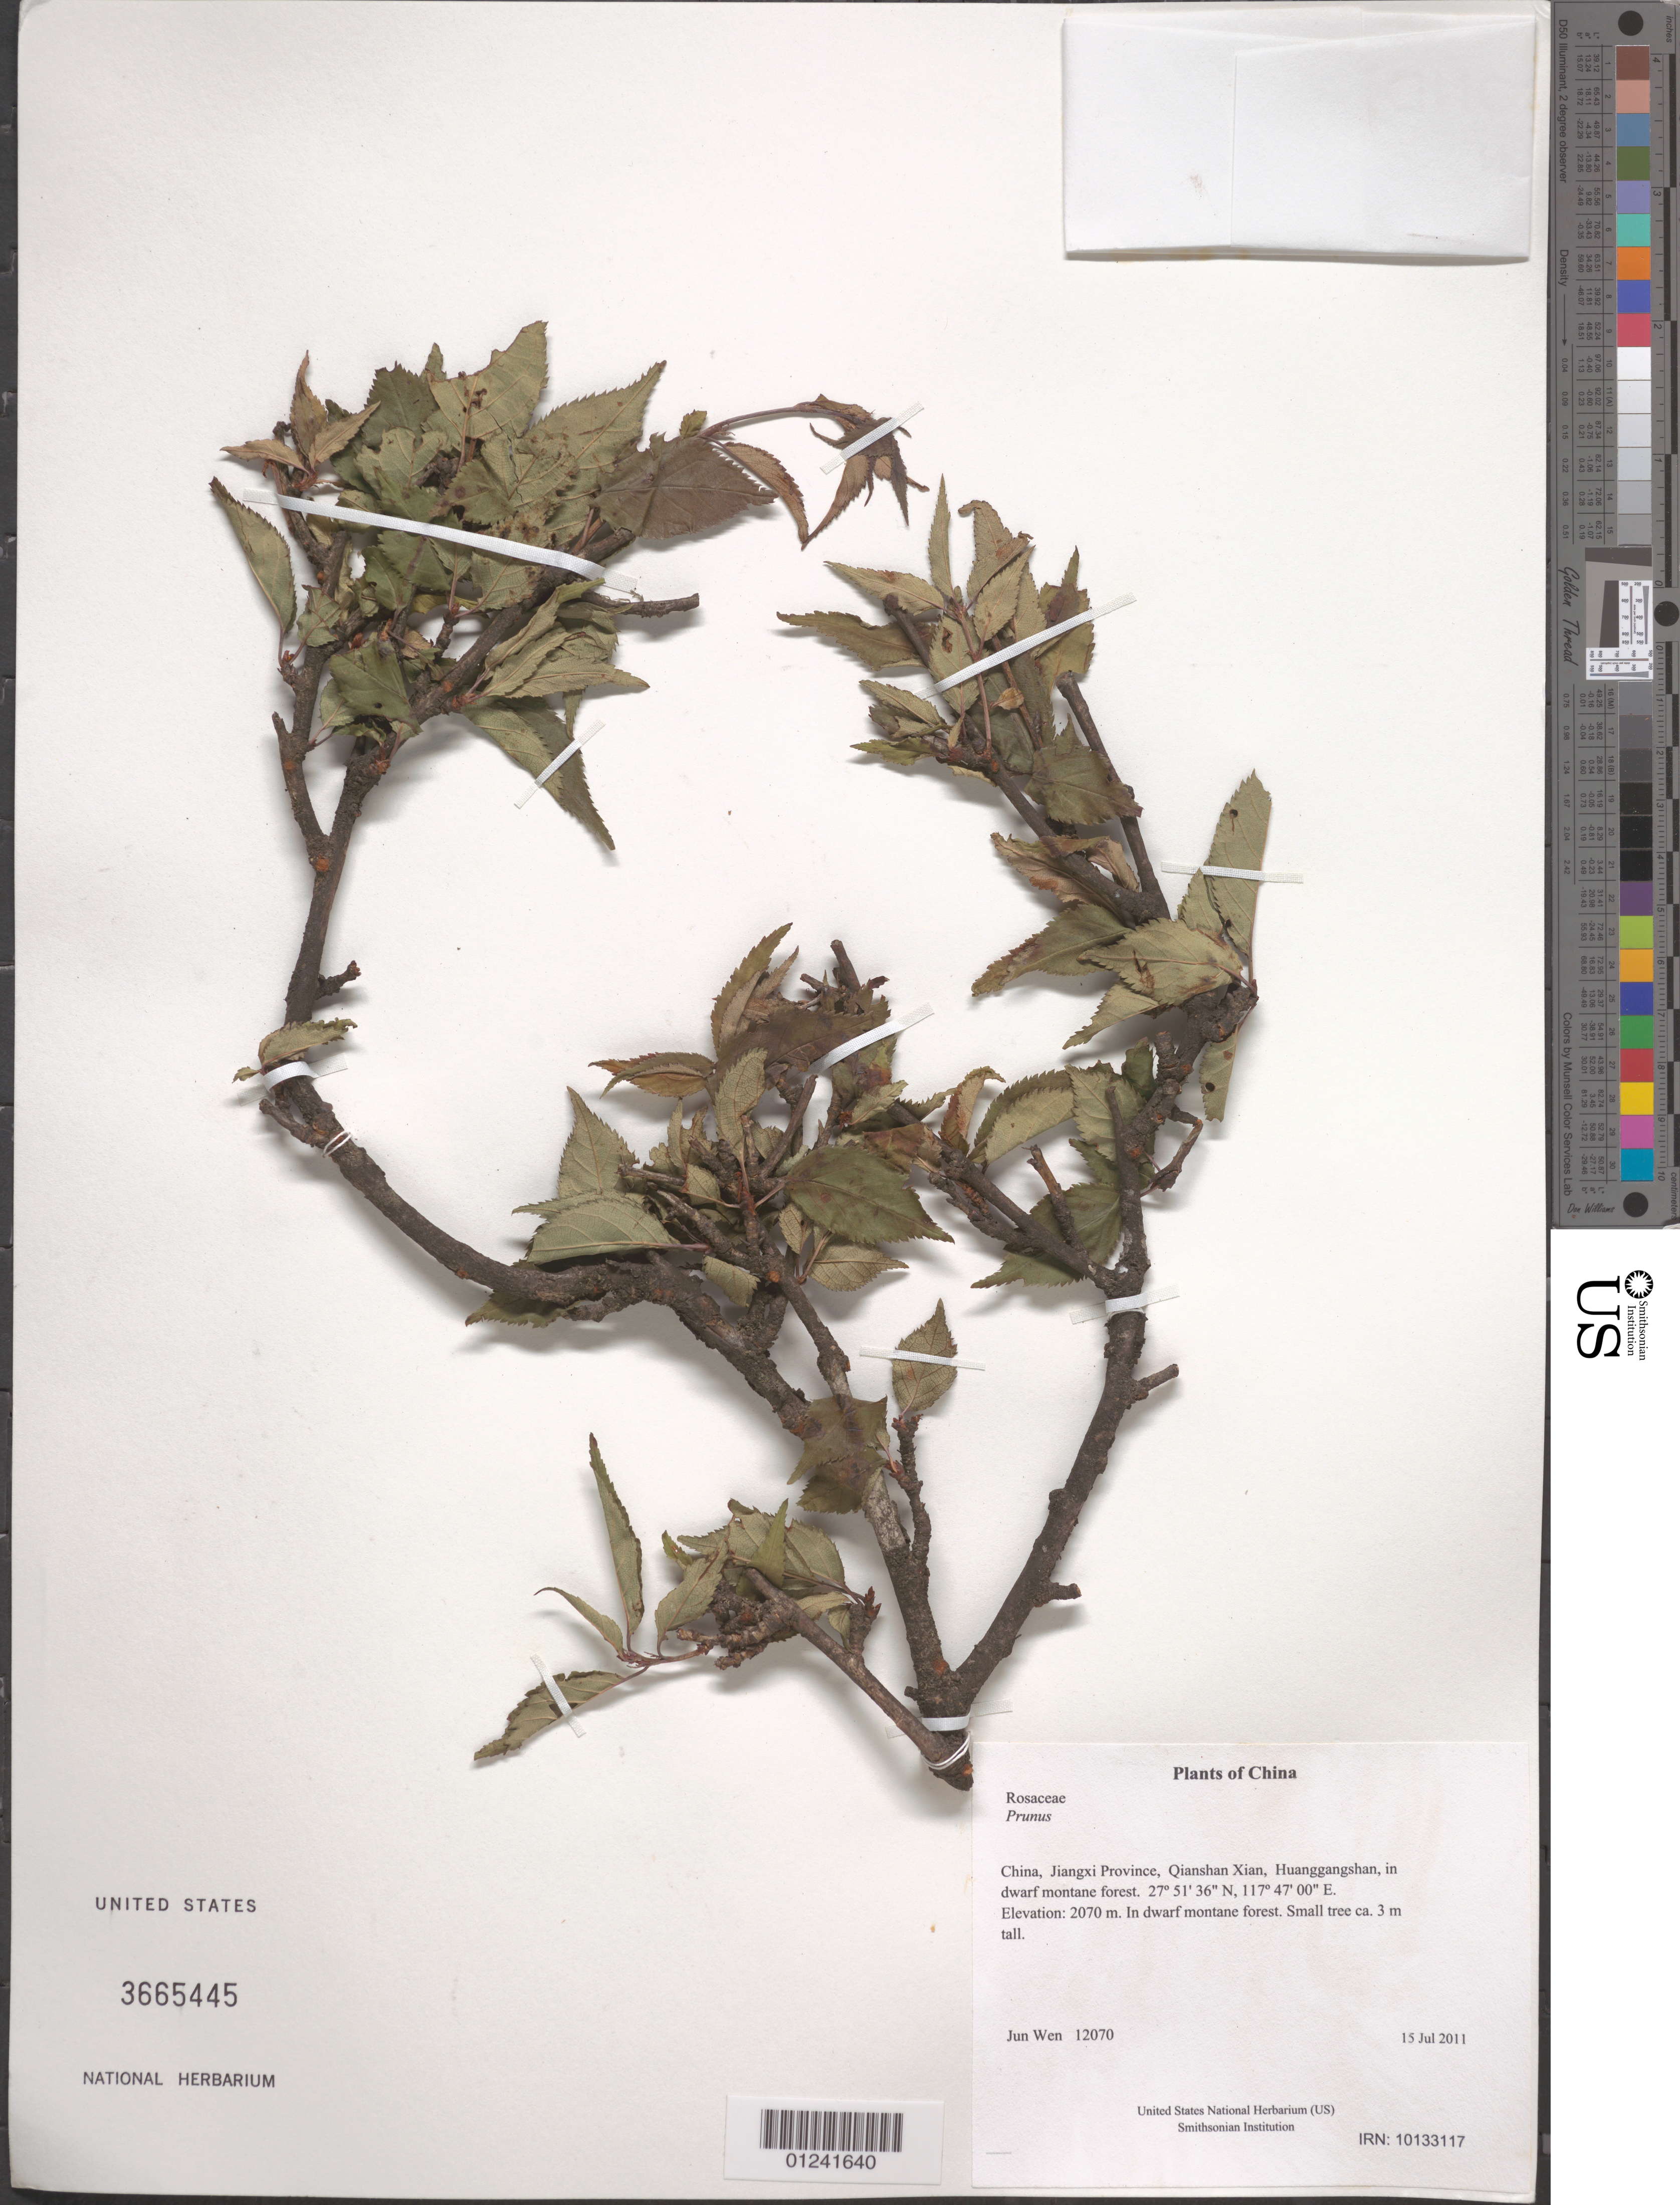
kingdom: Plantae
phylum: Tracheophyta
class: Magnoliopsida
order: Rosales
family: Rosaceae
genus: Prunus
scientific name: Prunus sp.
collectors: J. Wen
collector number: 12070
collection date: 2011-07-15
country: China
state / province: Jiangxi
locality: Qianshan Xian, Huanggangshan, in dwarf montane forest.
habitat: In dwarf montane forest.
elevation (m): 2070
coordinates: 27 51.605 N, 117 47.003 E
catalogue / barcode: US 3665445